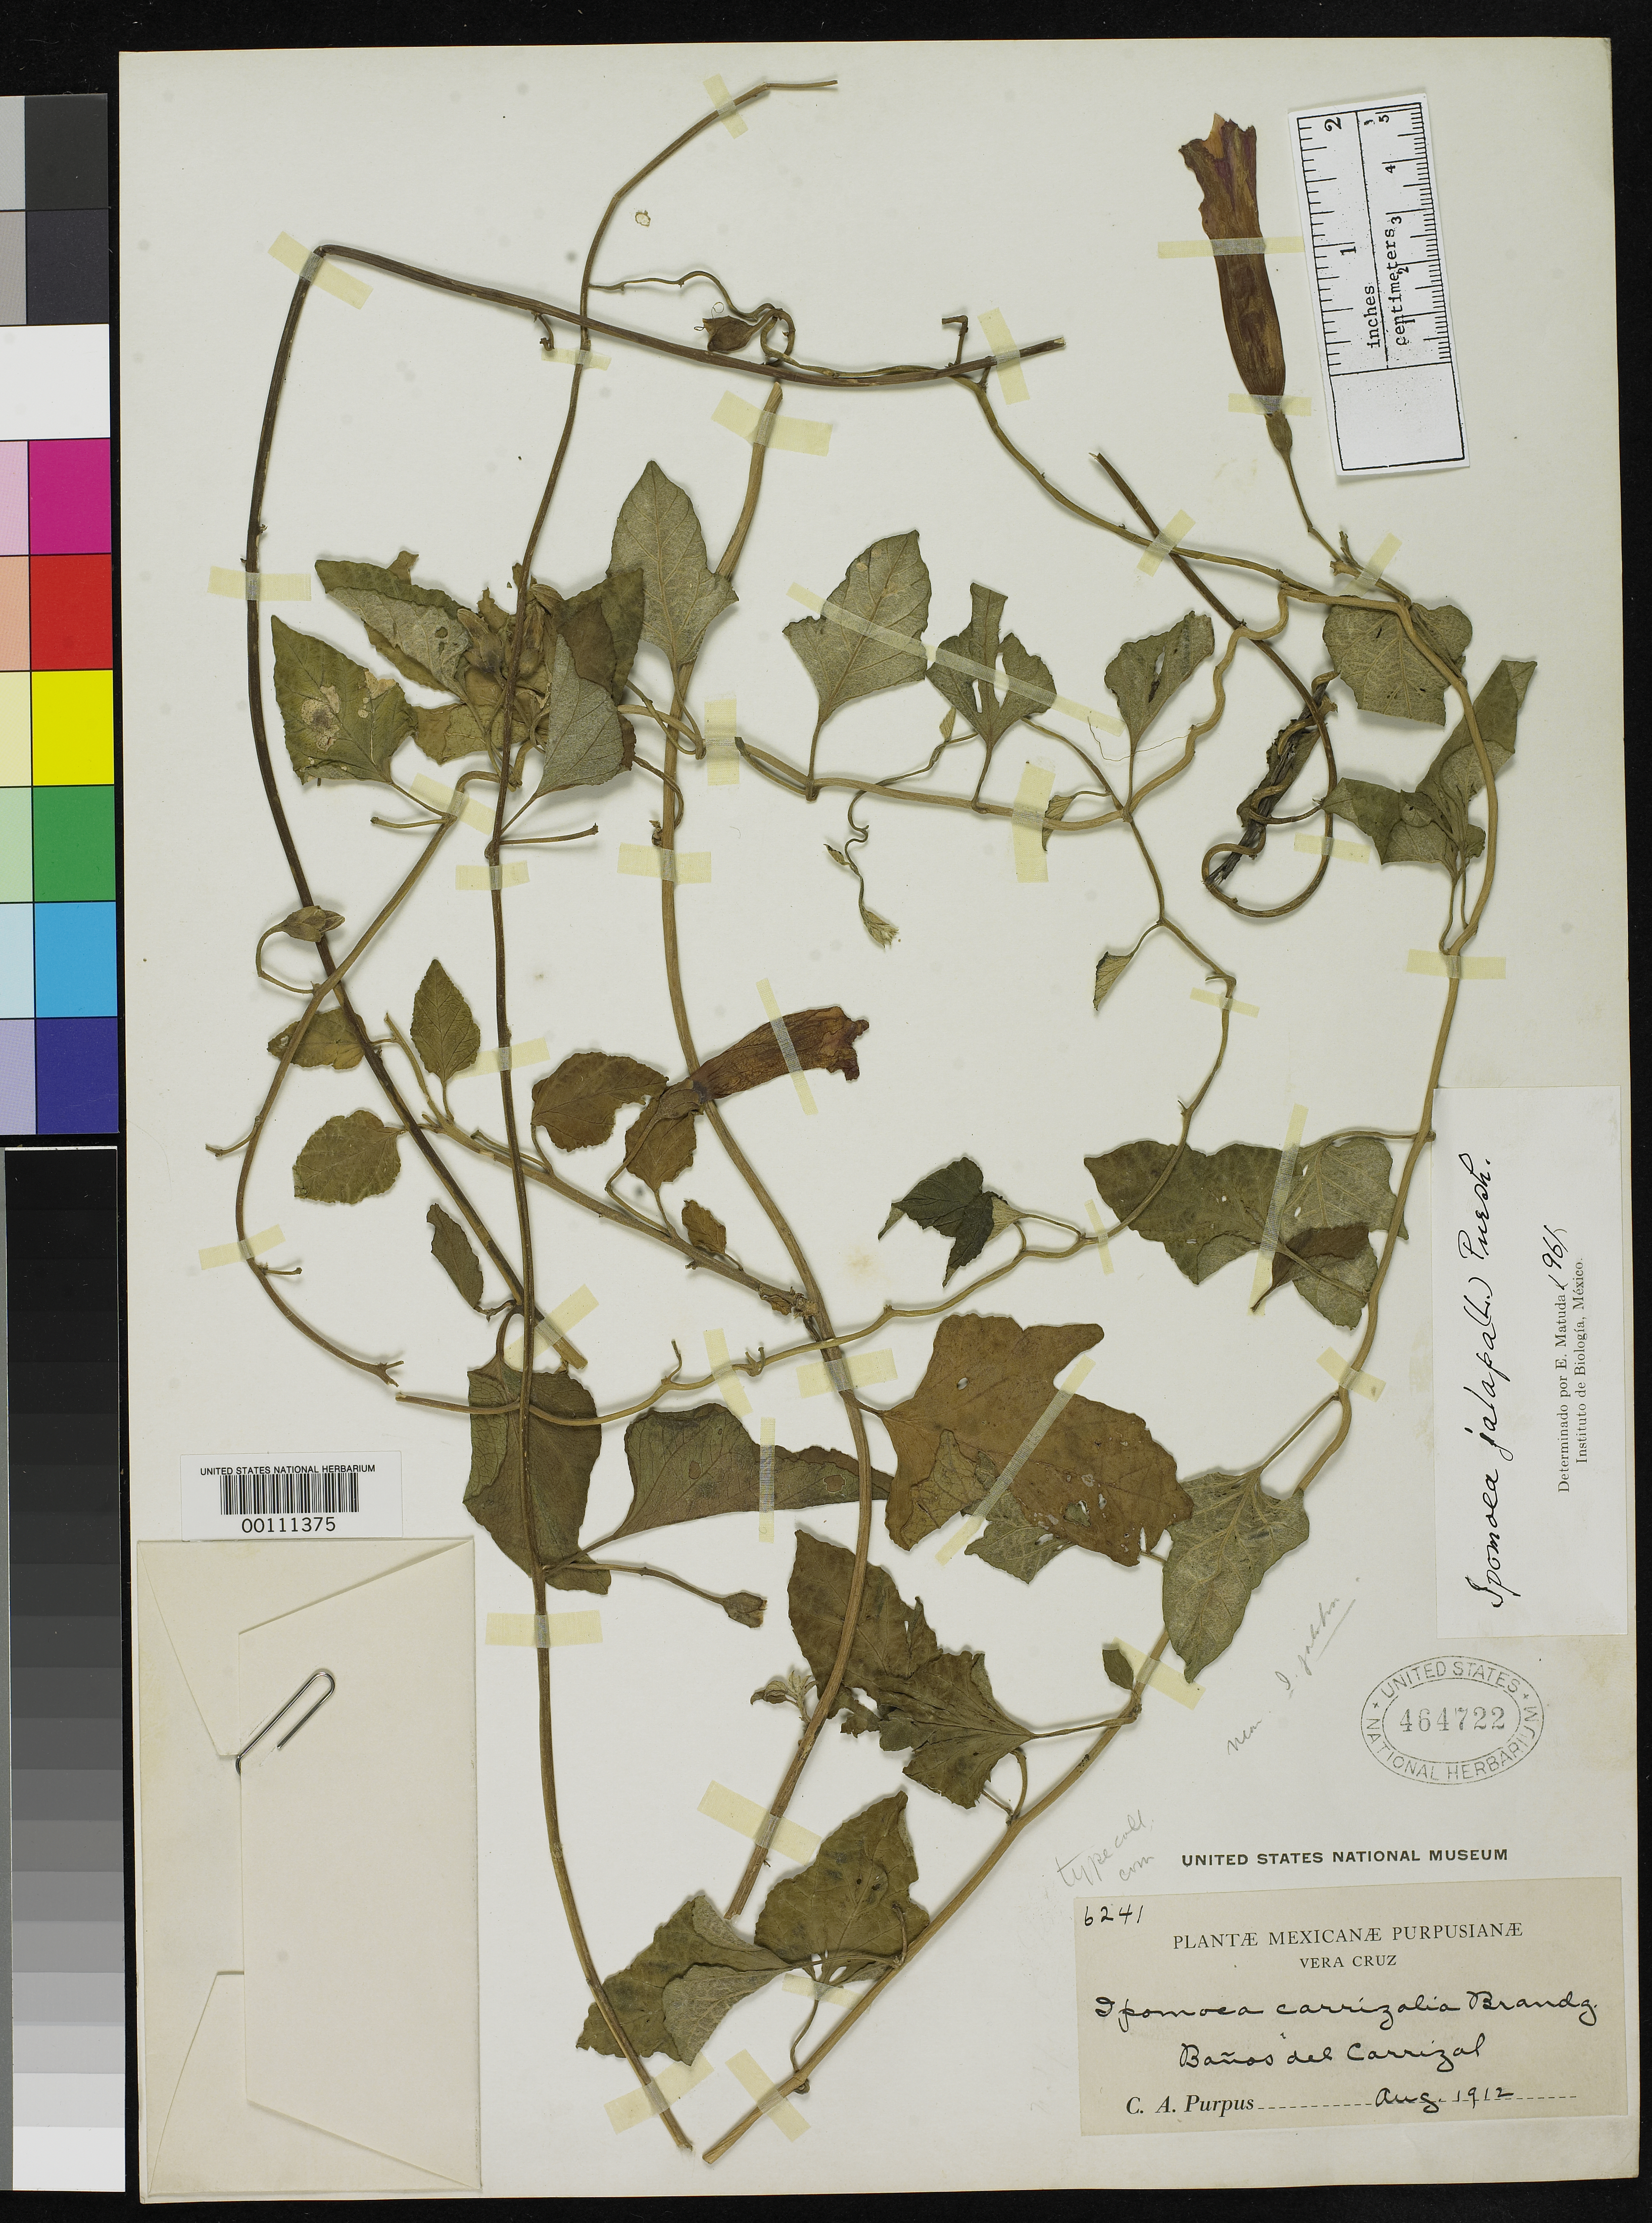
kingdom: Plantae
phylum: Tracheophyta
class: Magnoliopsida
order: Solanales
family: Convolvulaceae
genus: Ipomoea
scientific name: Ipomoea carrizalia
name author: Brandegee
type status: Isotype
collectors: C. A. Purpus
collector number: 6241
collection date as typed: Aug 1912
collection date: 1912-08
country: Mexico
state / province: Veracruz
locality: Banos del Carrizal.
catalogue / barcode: US 464722